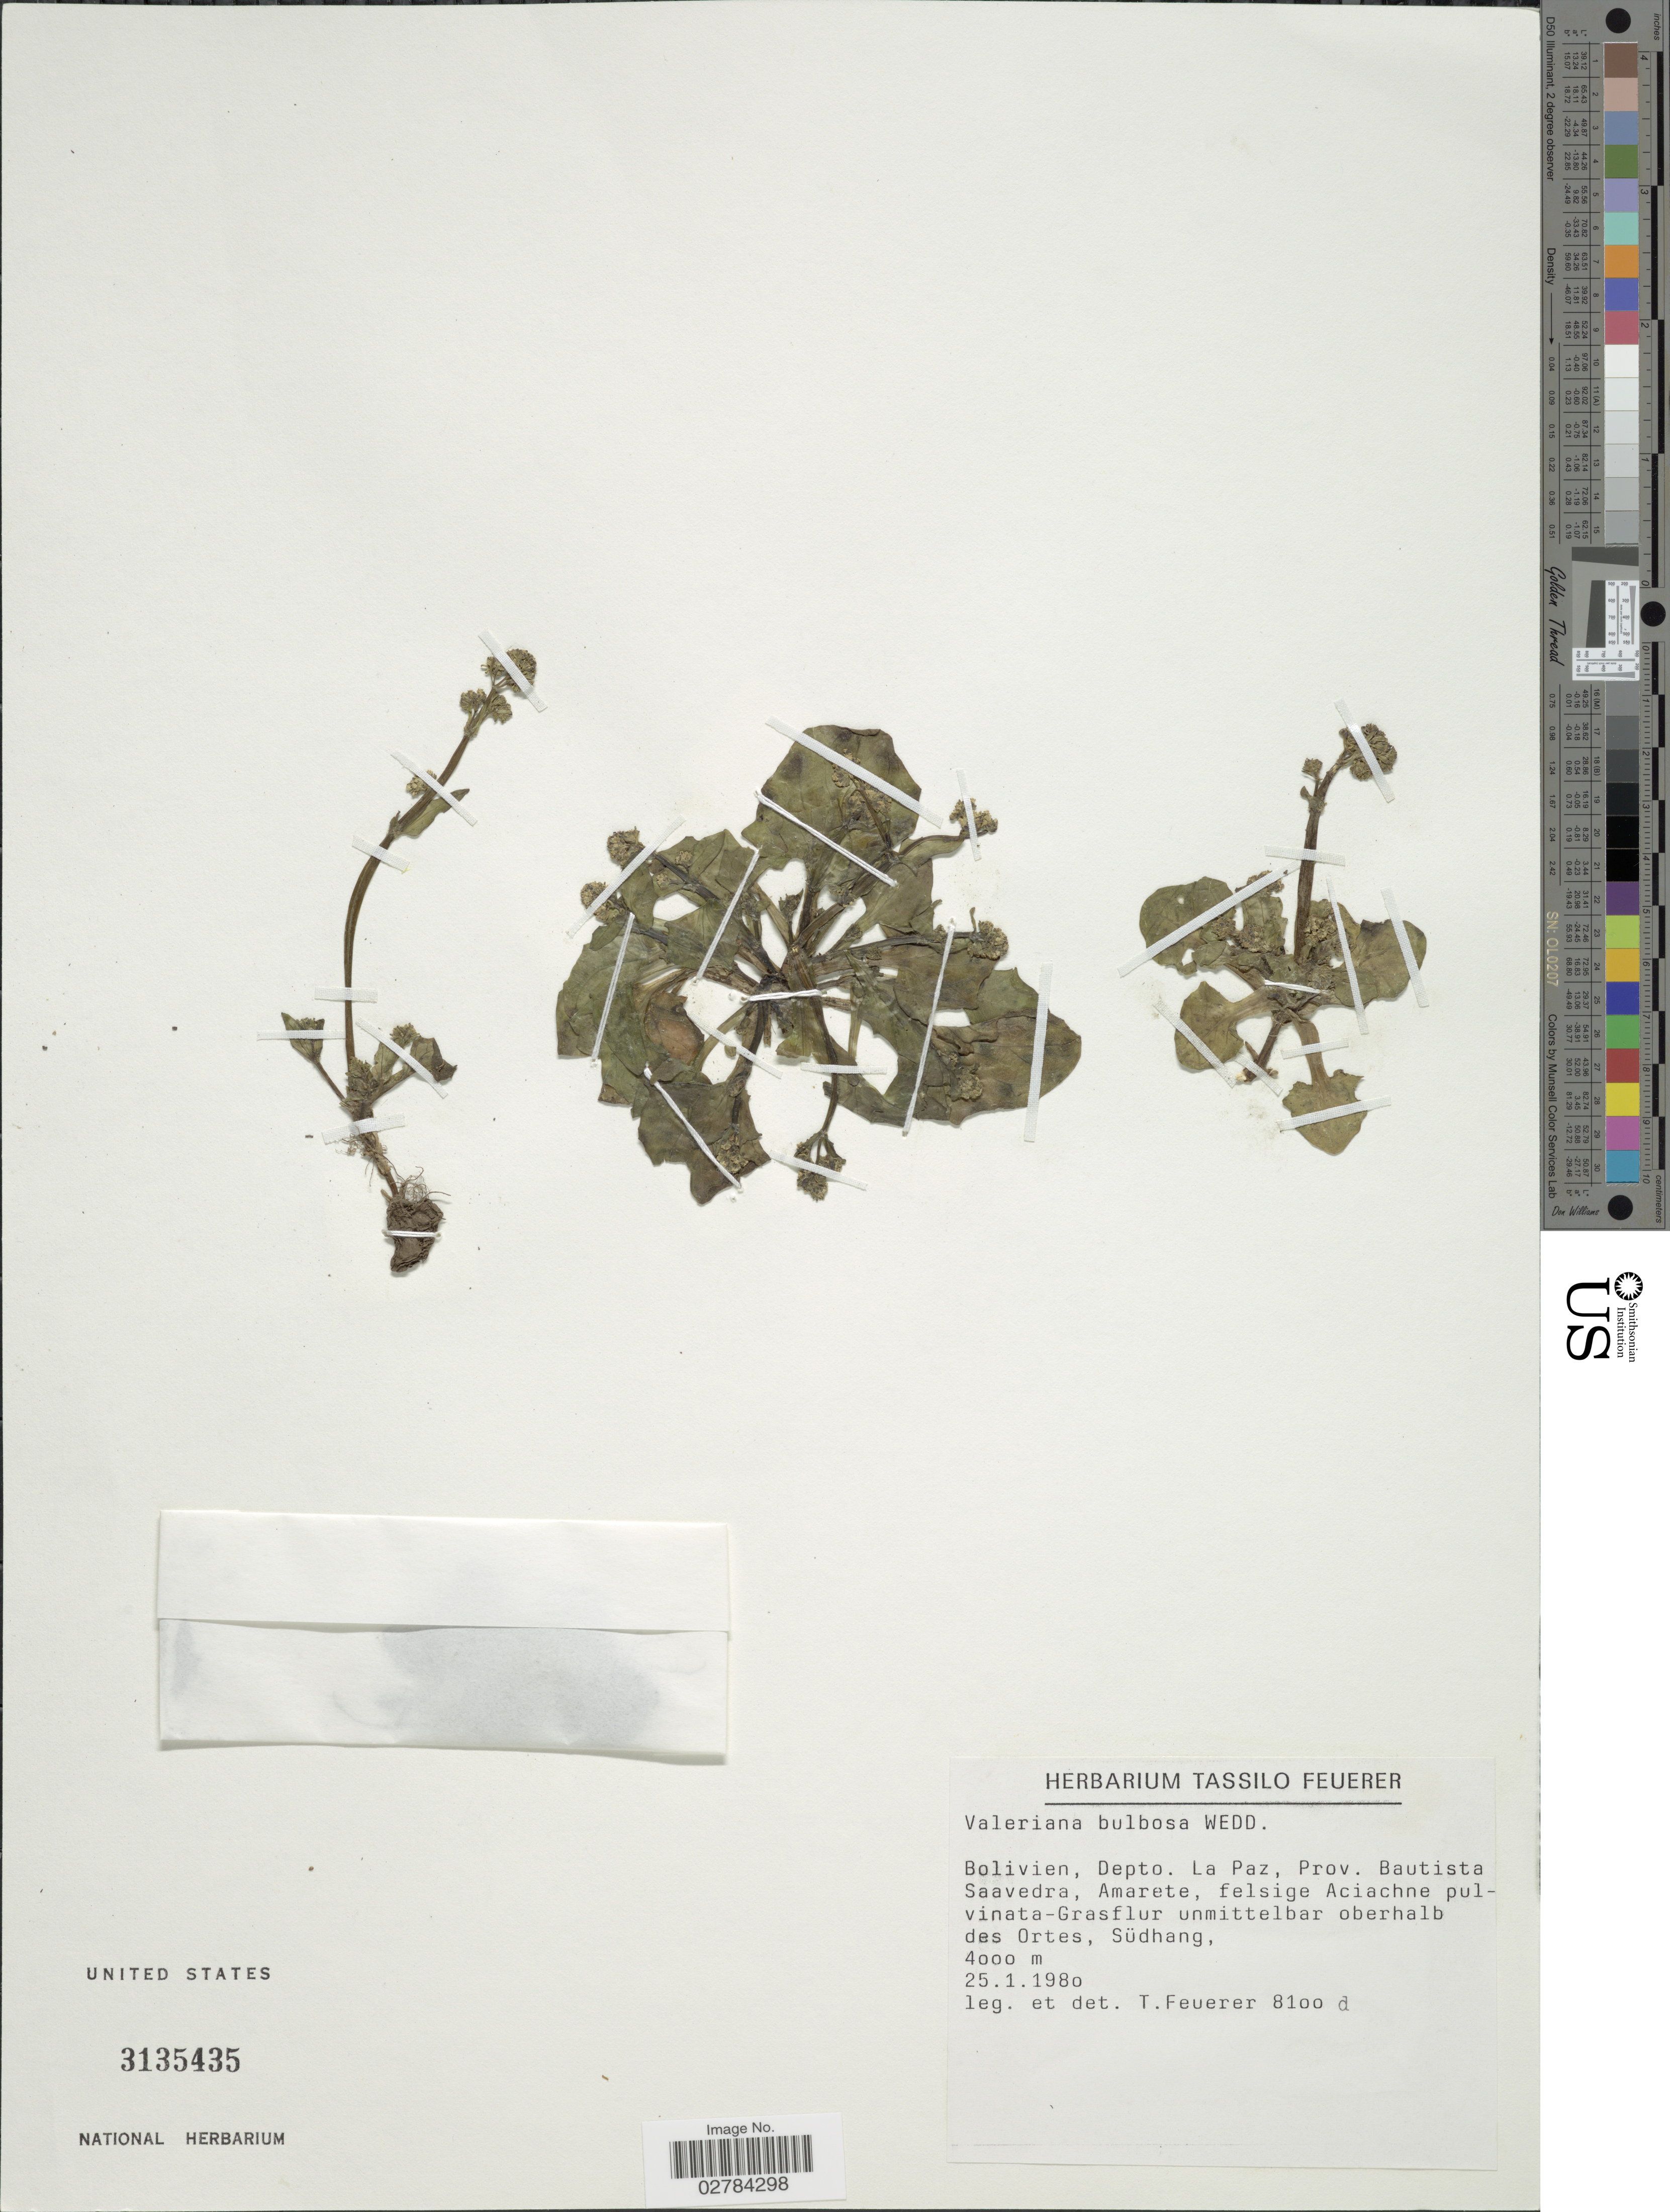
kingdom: Plantae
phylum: Tracheophyta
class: Magnoliopsida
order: Dipsacales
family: Caprifoliaceae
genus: Valeriana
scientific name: Valeriana bulbosa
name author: Wedd.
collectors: T. Feuerer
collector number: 8100d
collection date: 1980-01-25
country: Bolivia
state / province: La Paz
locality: Bolivien, Depto. La Paz, Prov. Bautista Saavedra, Amarete, felsige Aciachne pulvinata-Grasflur unmittelbar oberhalb des Ortes, Südhang.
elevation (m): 4000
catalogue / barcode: US 3135435